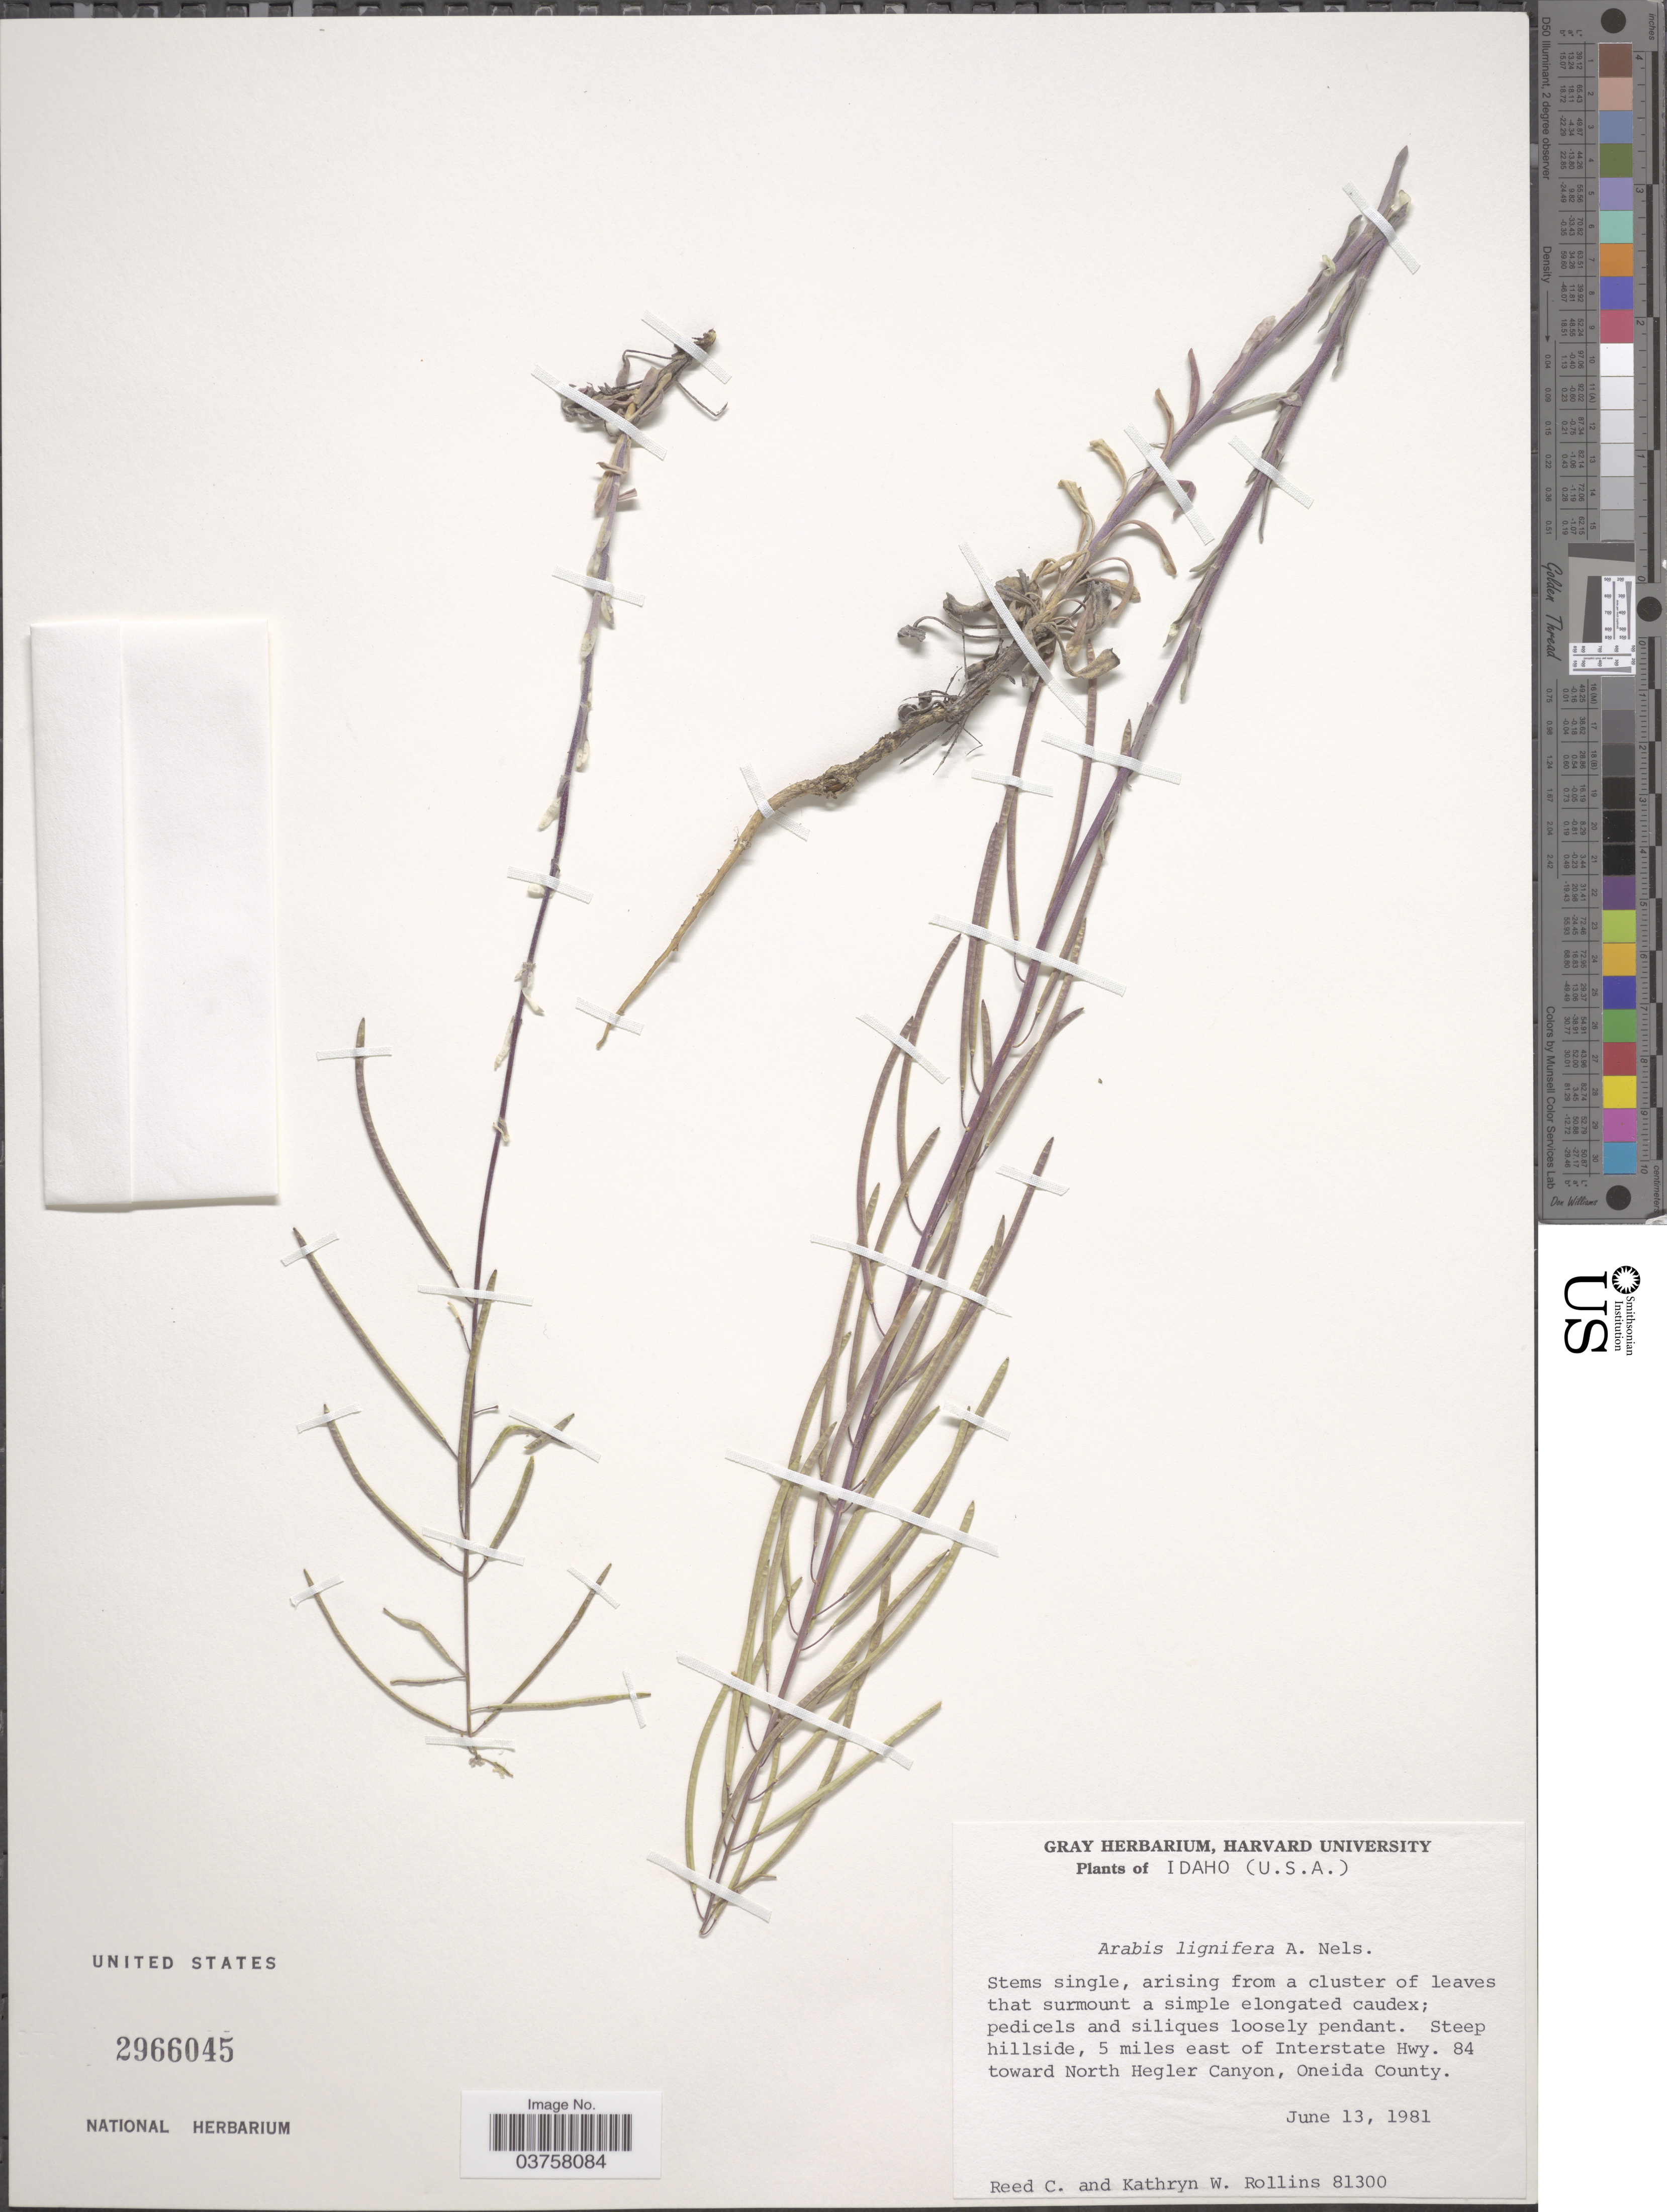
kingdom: Plantae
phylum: Tracheophyta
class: Magnoliopsida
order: Brassicales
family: Brassicaceae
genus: Arabis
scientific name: Arabis lignifera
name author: A. Nelson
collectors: R. C. Rollins & K. W. Rollins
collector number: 81300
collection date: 1981-06-13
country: United States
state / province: Idaho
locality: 5 miles east of Interstate Hwy. 84 toward North Hegler Canyon, Oneida County.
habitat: steep hillside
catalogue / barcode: US 2966045